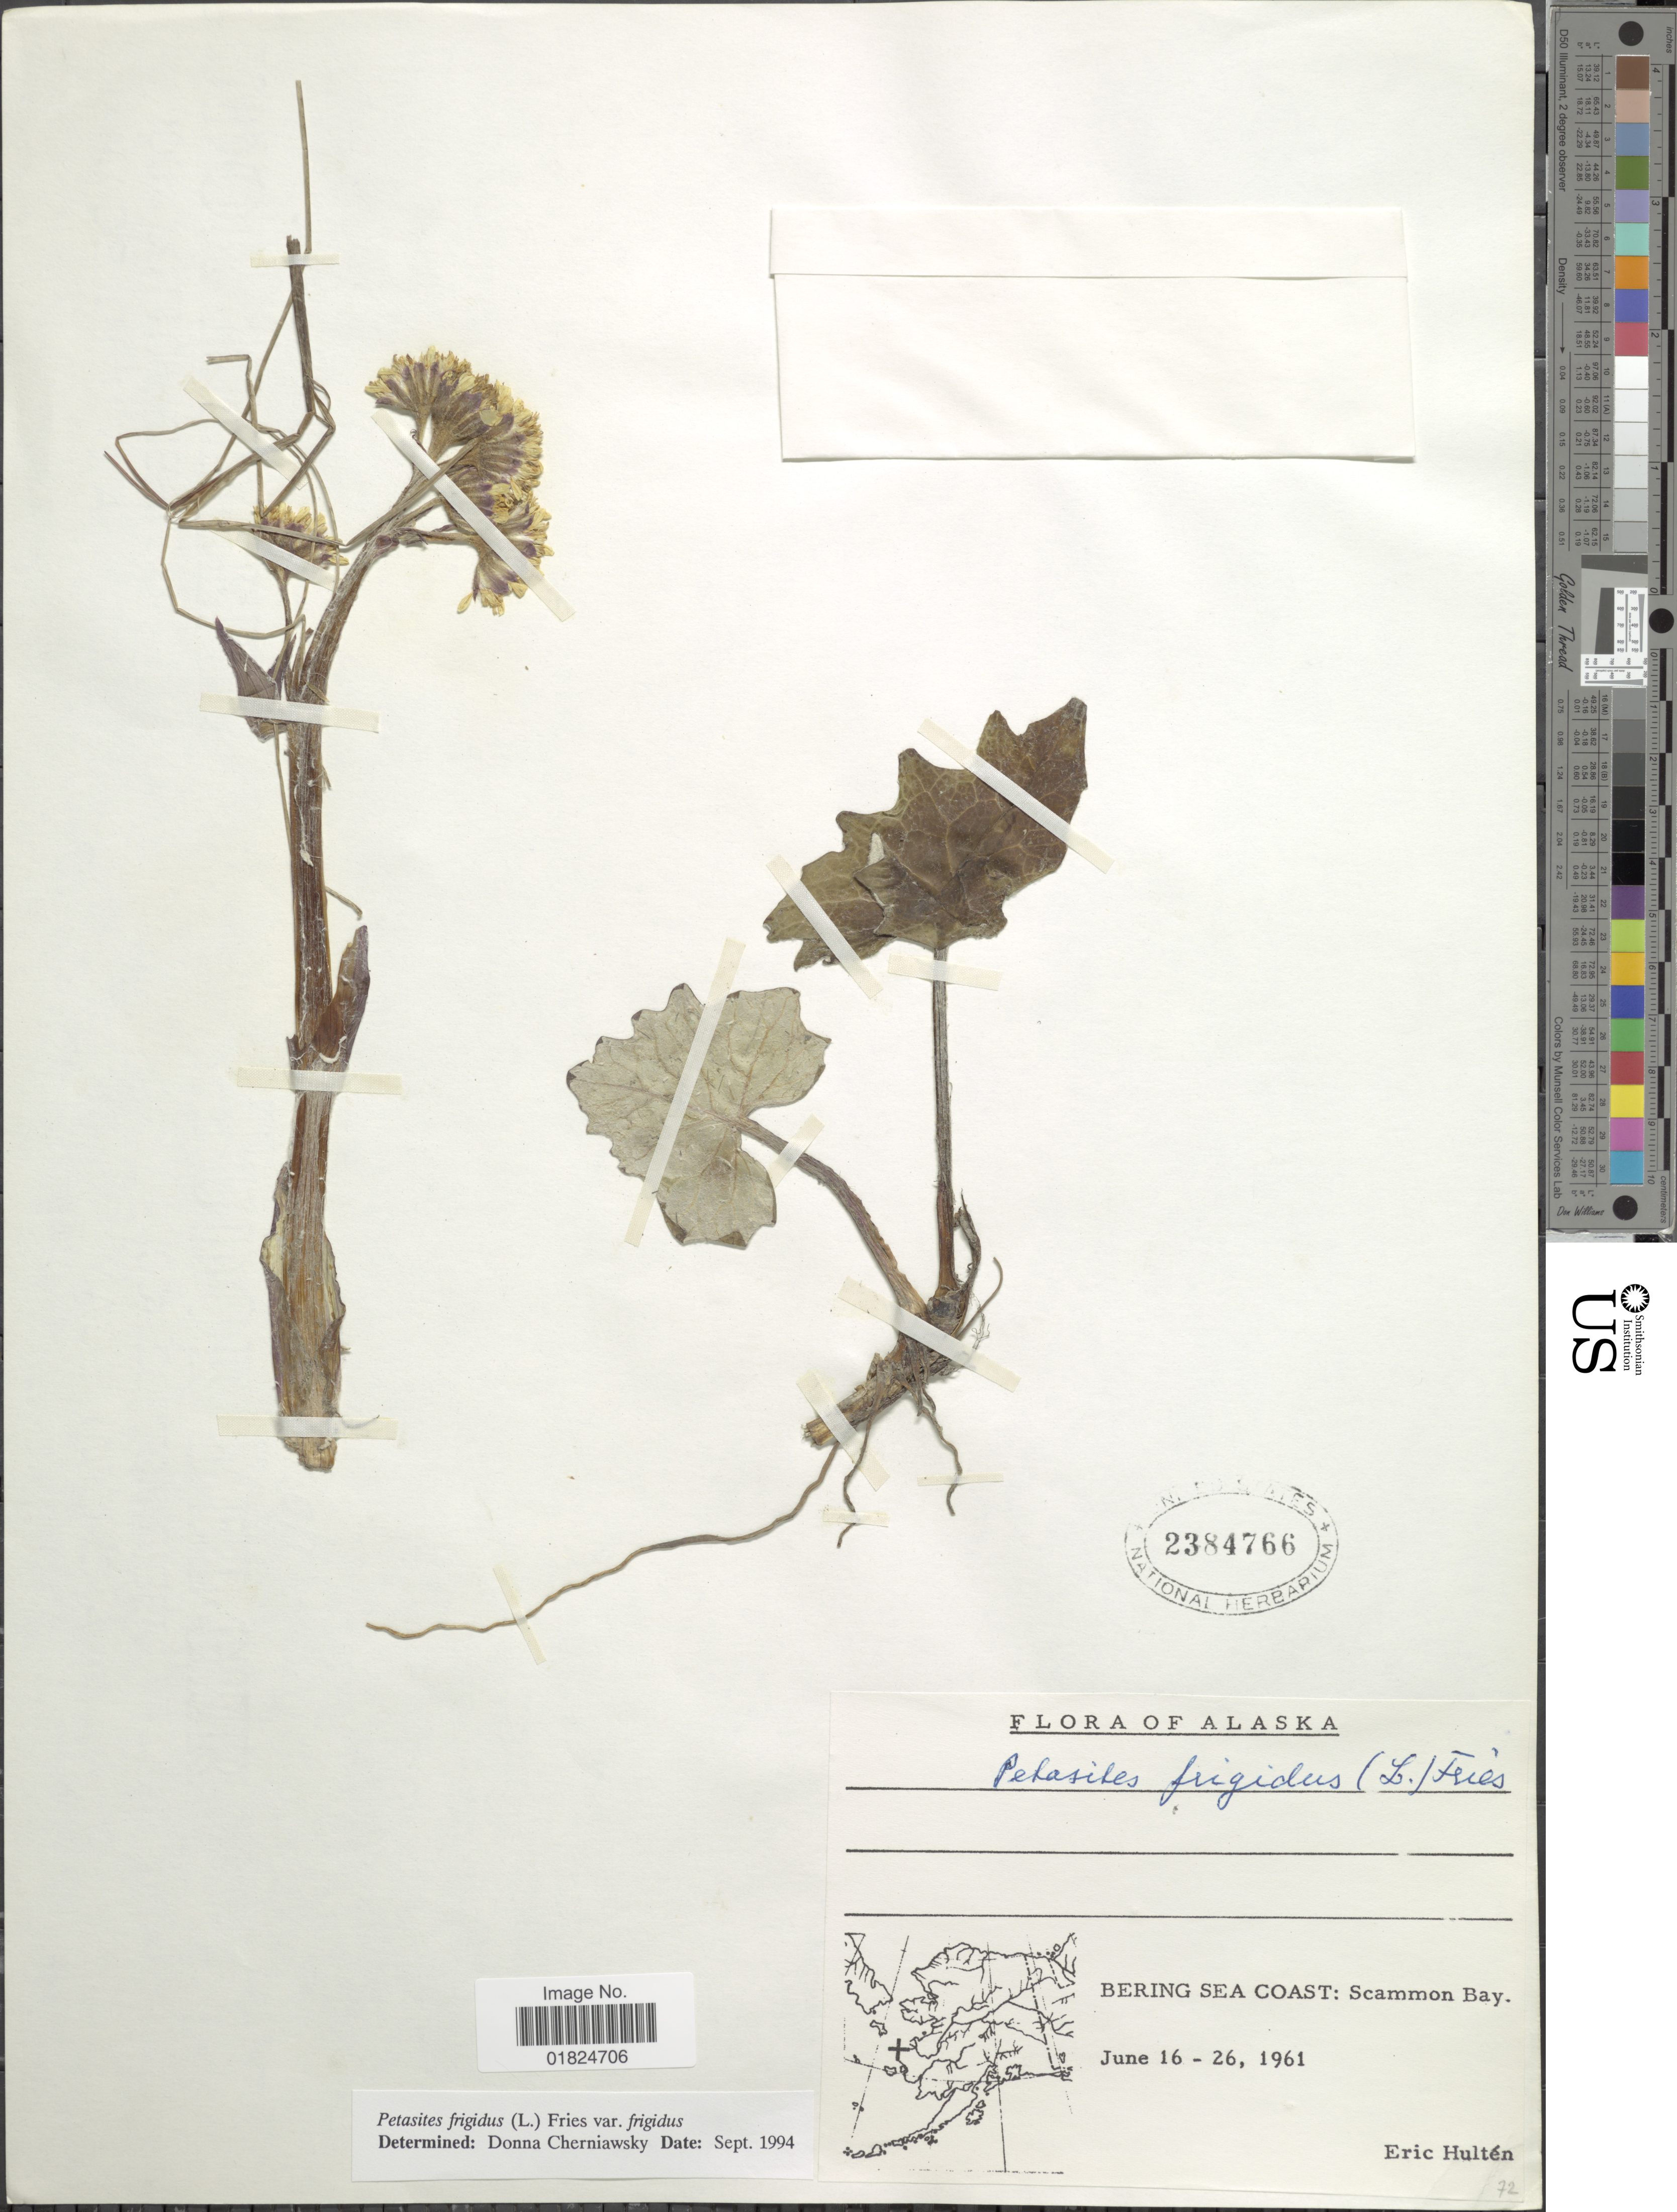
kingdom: Plantae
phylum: Tracheophyta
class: Magnoliopsida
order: Asterales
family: Asteraceae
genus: Petasites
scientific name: Petasites frigidus var. frigidus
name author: (L.) Fr.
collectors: E. G. Hultén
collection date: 1961-06-16/1961-06-26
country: United States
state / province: Alaska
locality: Bering Sea coast: Scammon Bay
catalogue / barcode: US 2384766